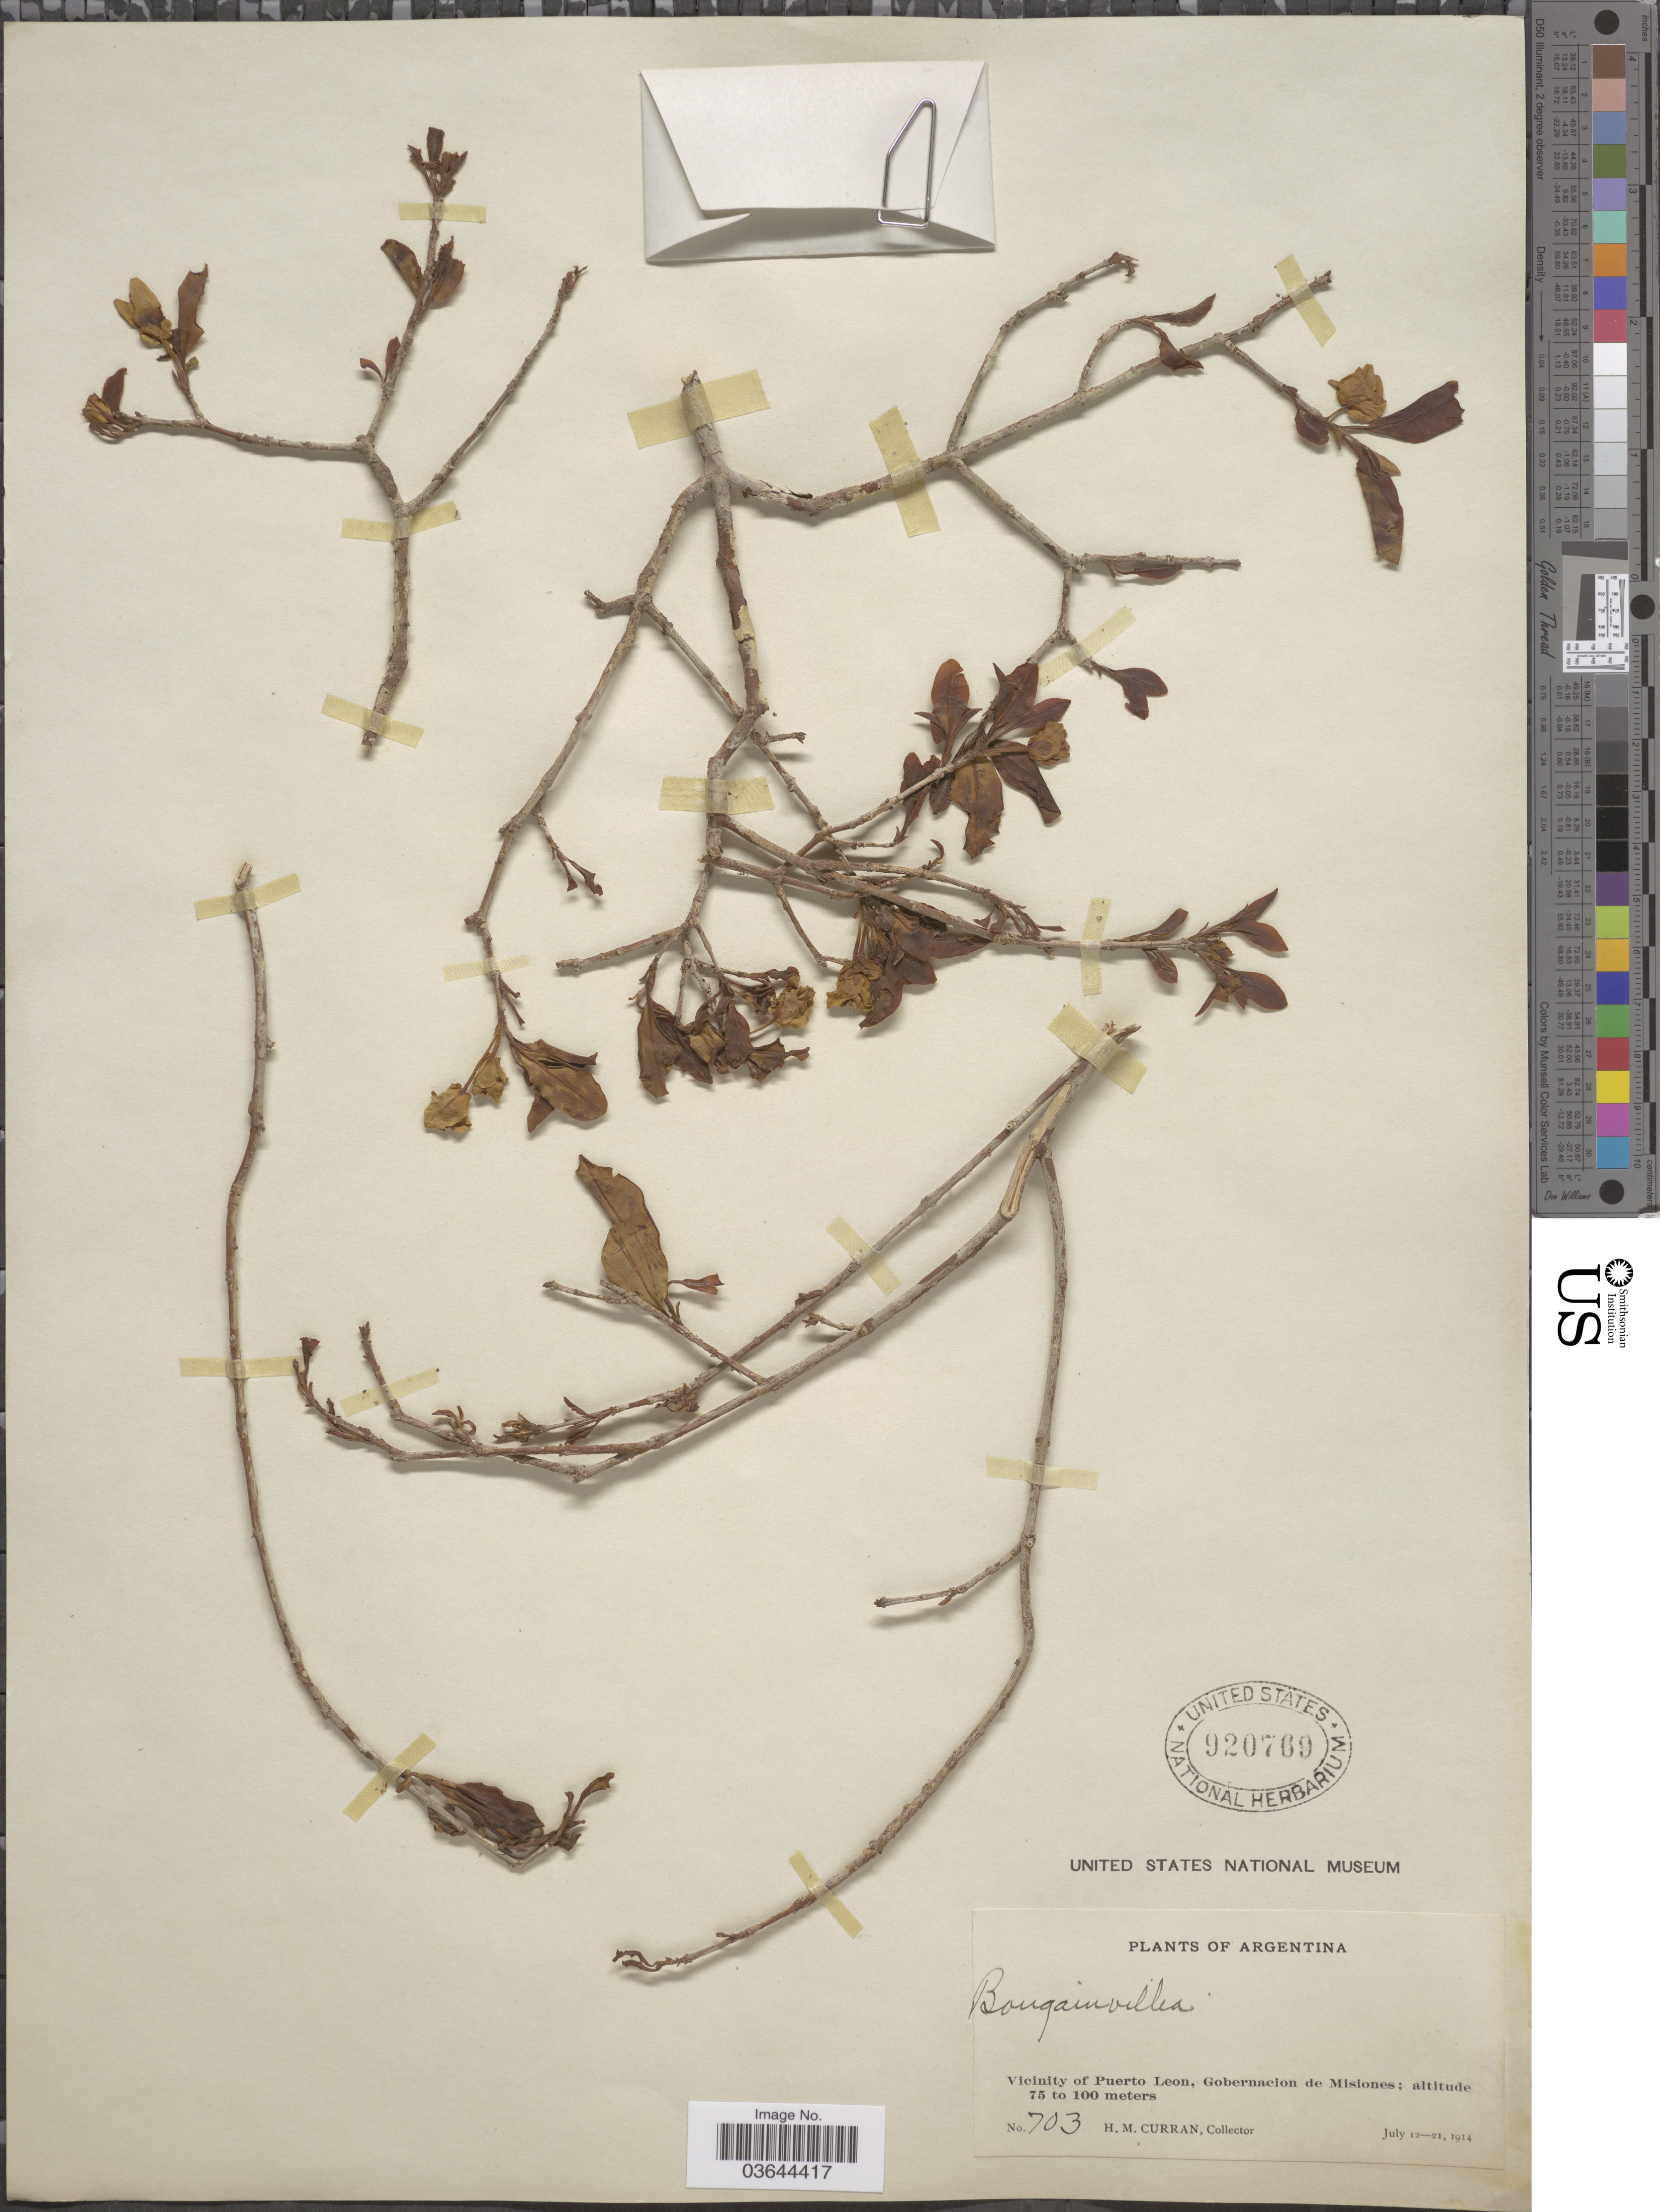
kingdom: Plantae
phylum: Tracheophyta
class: Magnoliopsida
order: Caryophyllales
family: Nyctaginaceae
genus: Bougainvillea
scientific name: Bougainvillea stipitata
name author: Griseb.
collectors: H. M. Curran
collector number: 703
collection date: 1914-07-12/1914-07-21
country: Argentina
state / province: Misiones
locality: Vicinity of Puerto Leon, Gobernacion de Misiones.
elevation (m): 75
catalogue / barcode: US 920769